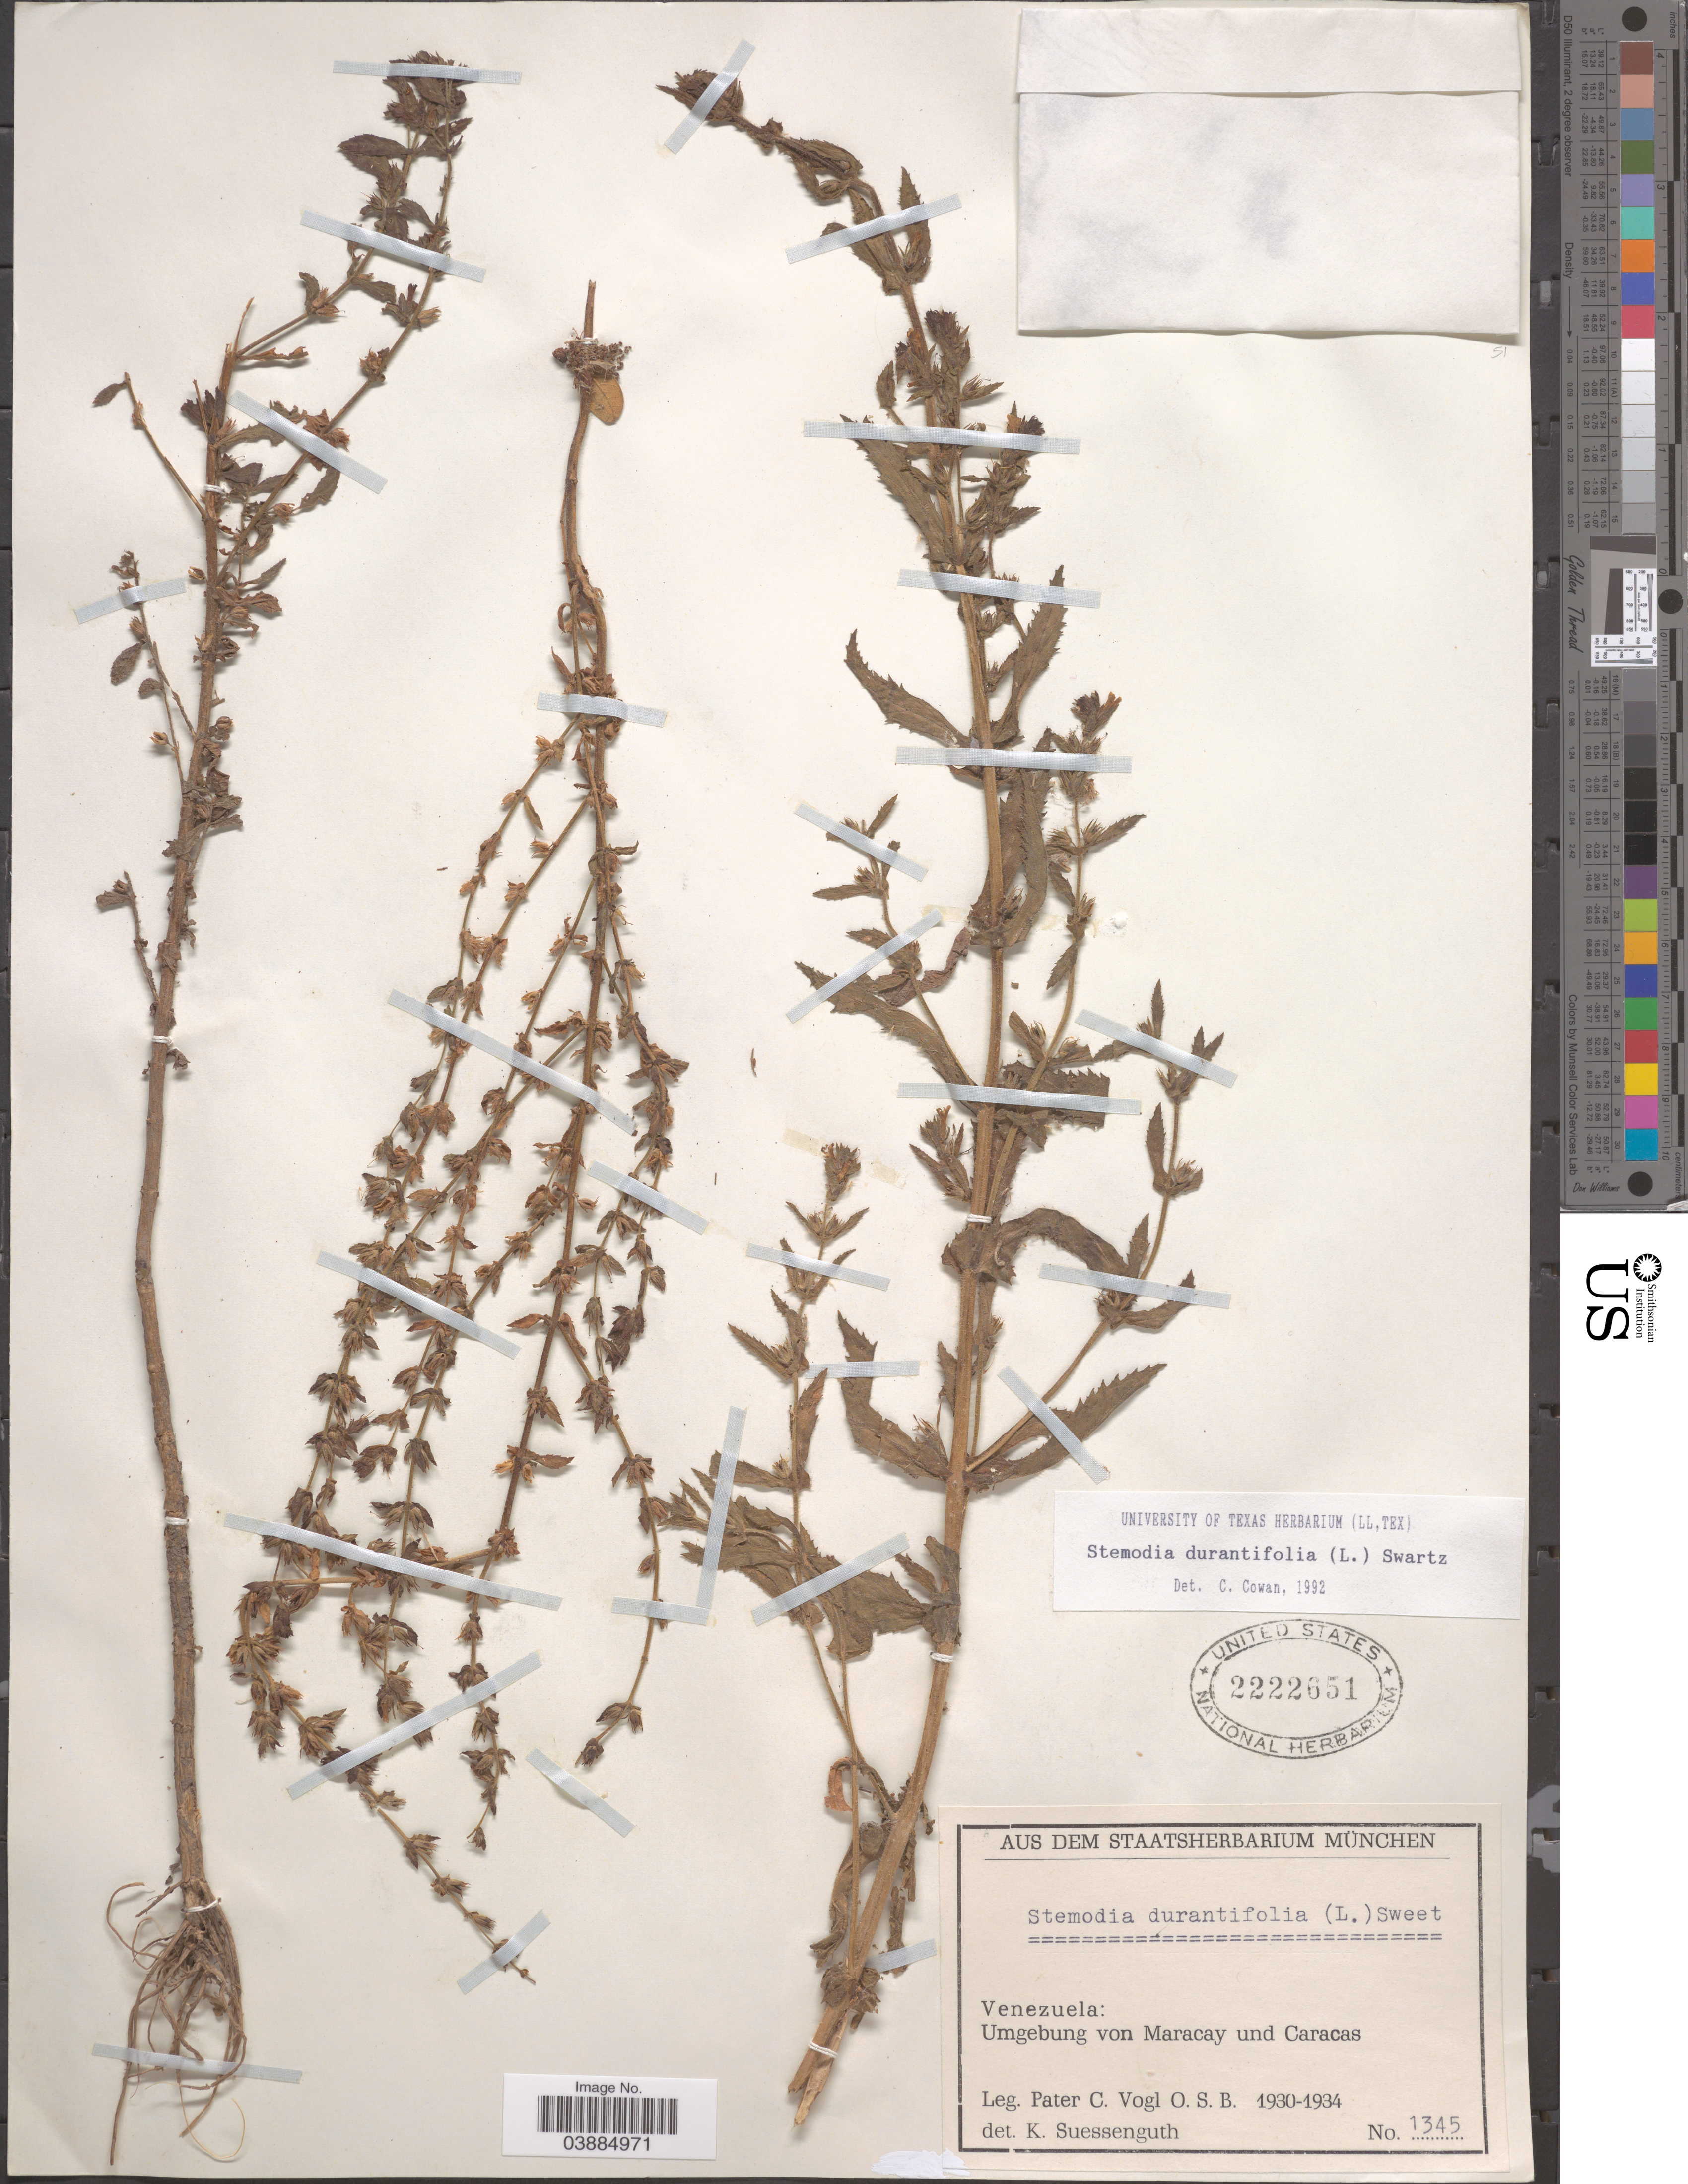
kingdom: Plantae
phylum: Tracheophyta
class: Magnoliopsida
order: Lamiales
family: Plantaginaceae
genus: Stemodia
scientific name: Stemodia durantifolia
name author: (L.) Sw.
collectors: P. Vogl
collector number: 1345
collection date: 1930/1934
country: Venezuela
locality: Umgebung von Maracay und Caracas.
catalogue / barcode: US 2222651